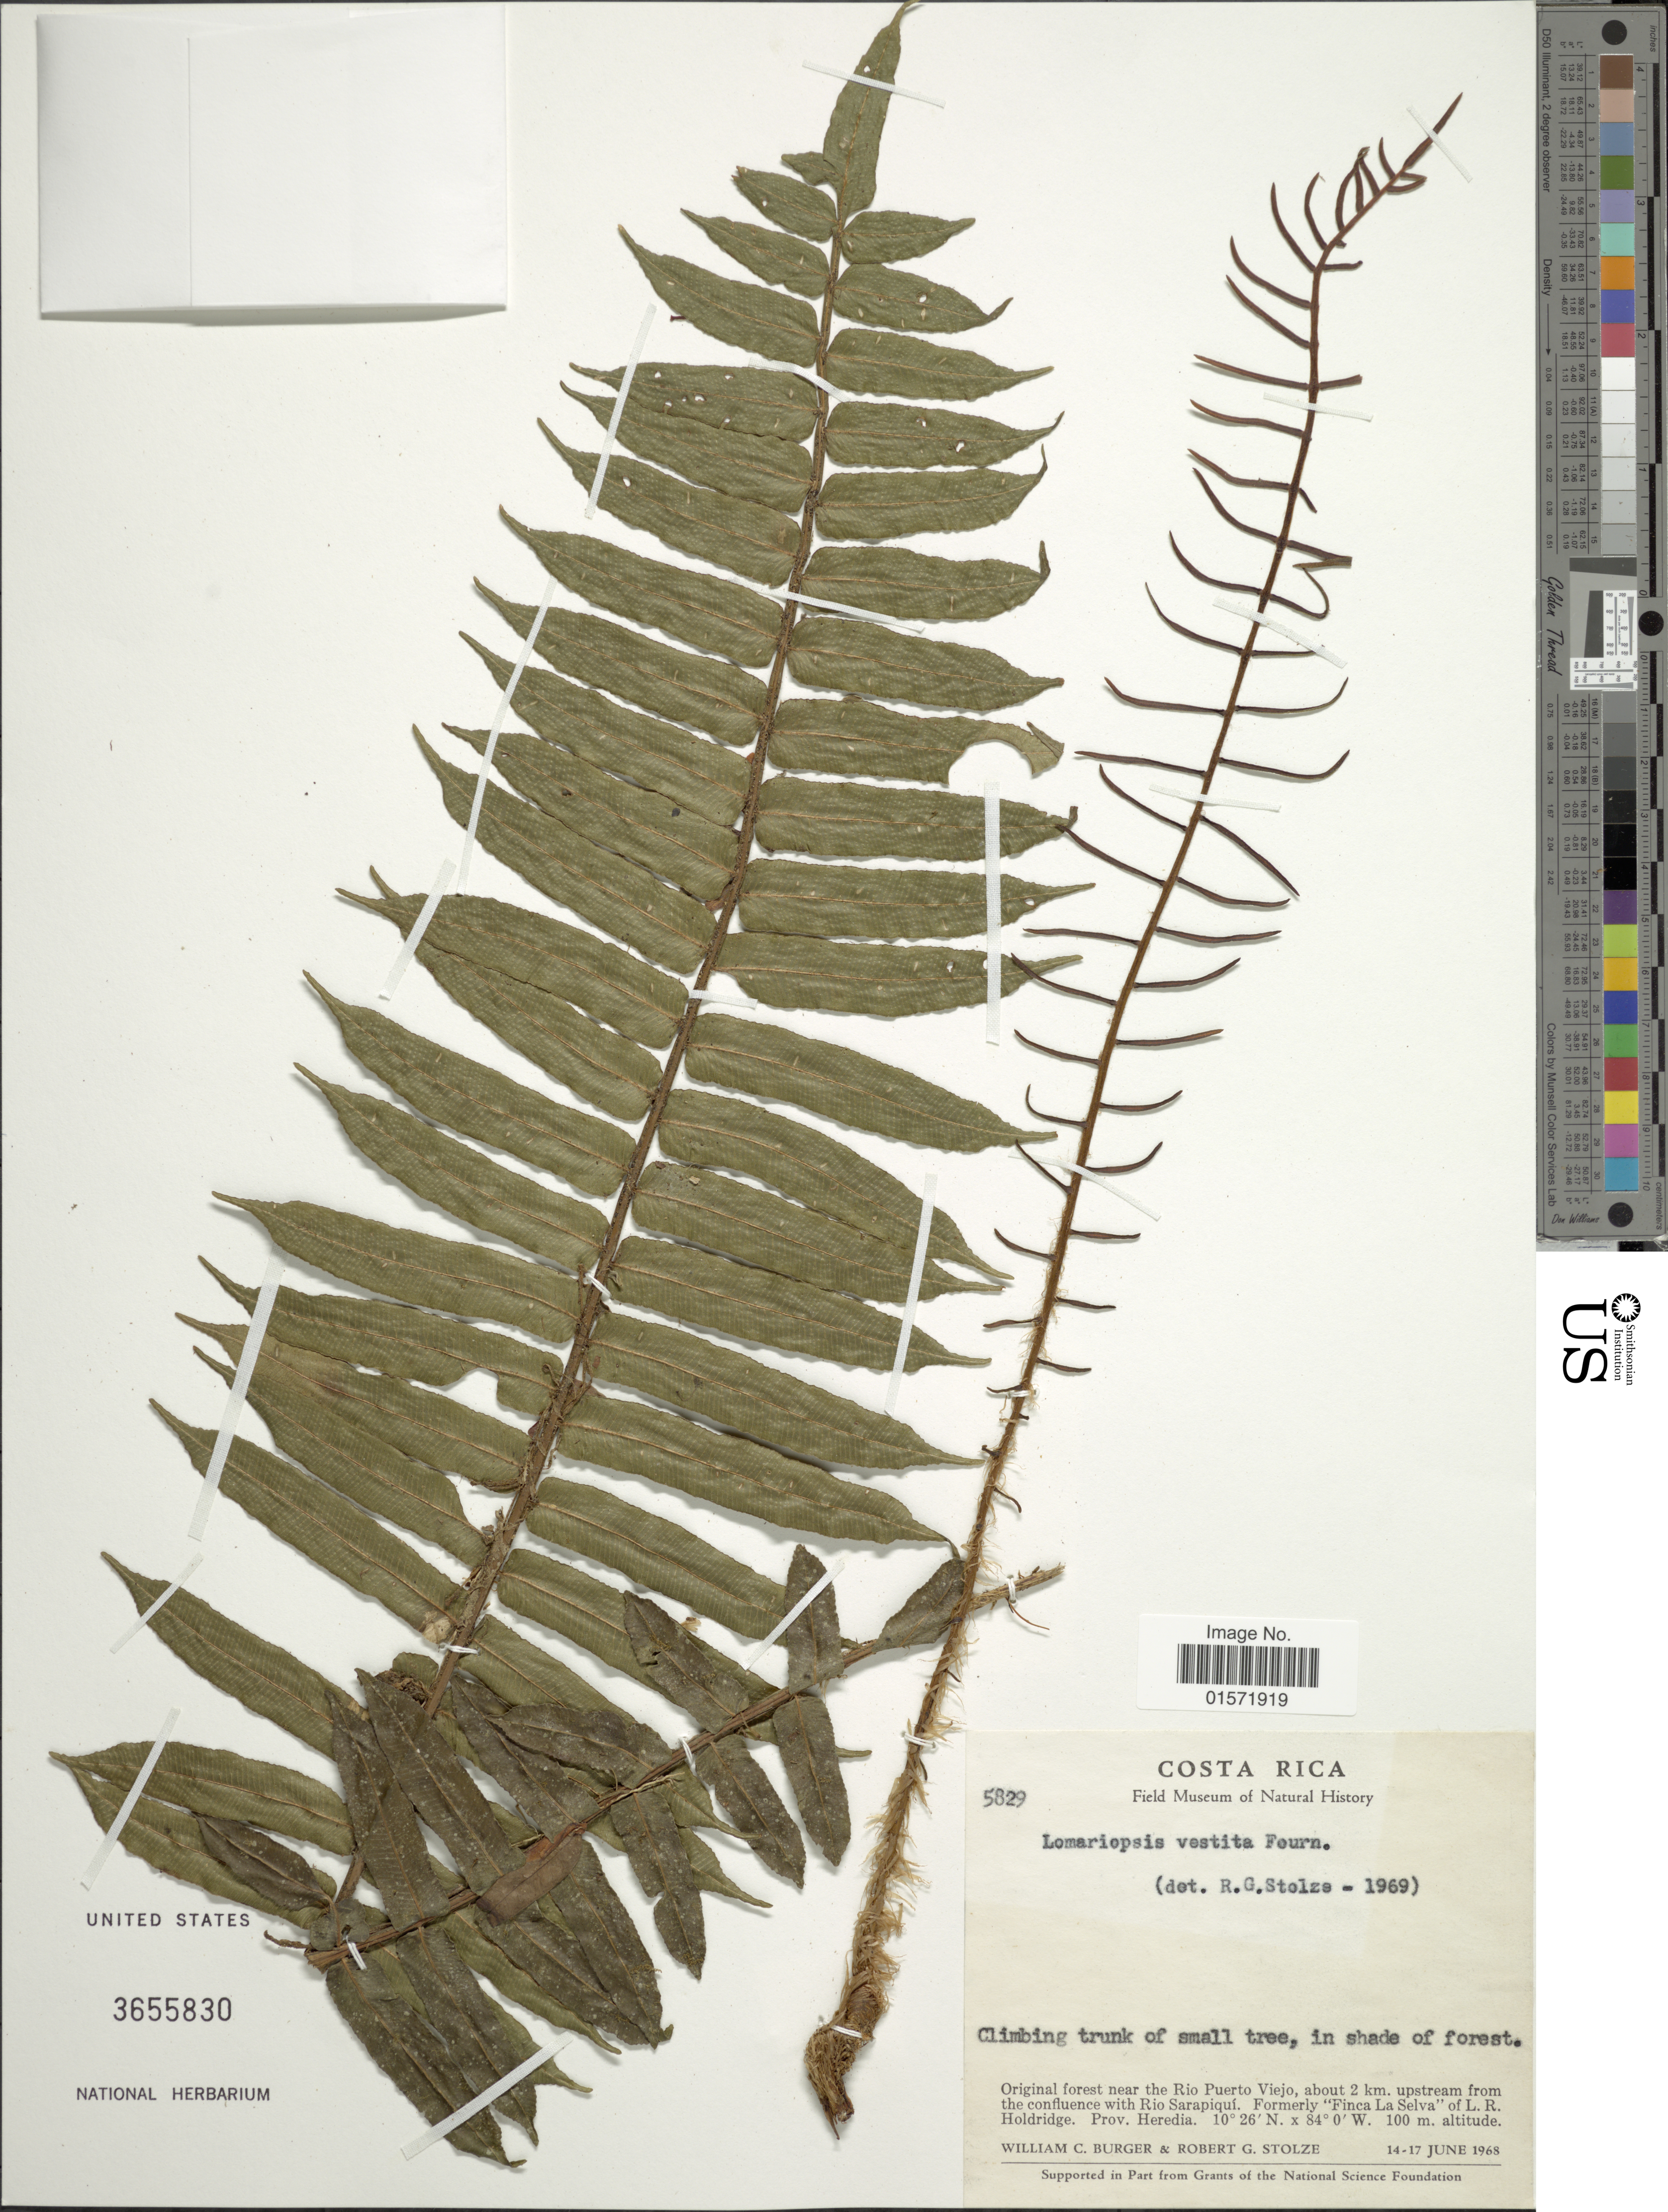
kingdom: Plantae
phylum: Tracheophyta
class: Polypodiopsida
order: Polypodiales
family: Lomariopsidaceae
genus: Lomariopsis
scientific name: Lomariopsis vestita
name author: E. Fourn.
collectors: W. Burger & R. G. Stolze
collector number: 5829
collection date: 1968-06-14/1968-06-17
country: Costa Rica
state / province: Heredia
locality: Original forest near the Rio Puerto Viejo, about 2 km. upstream from the confluence with Rio Sarapiquí. Formerly "Finca La Selva" of L. R. Holdridge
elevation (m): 100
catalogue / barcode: US 3655830